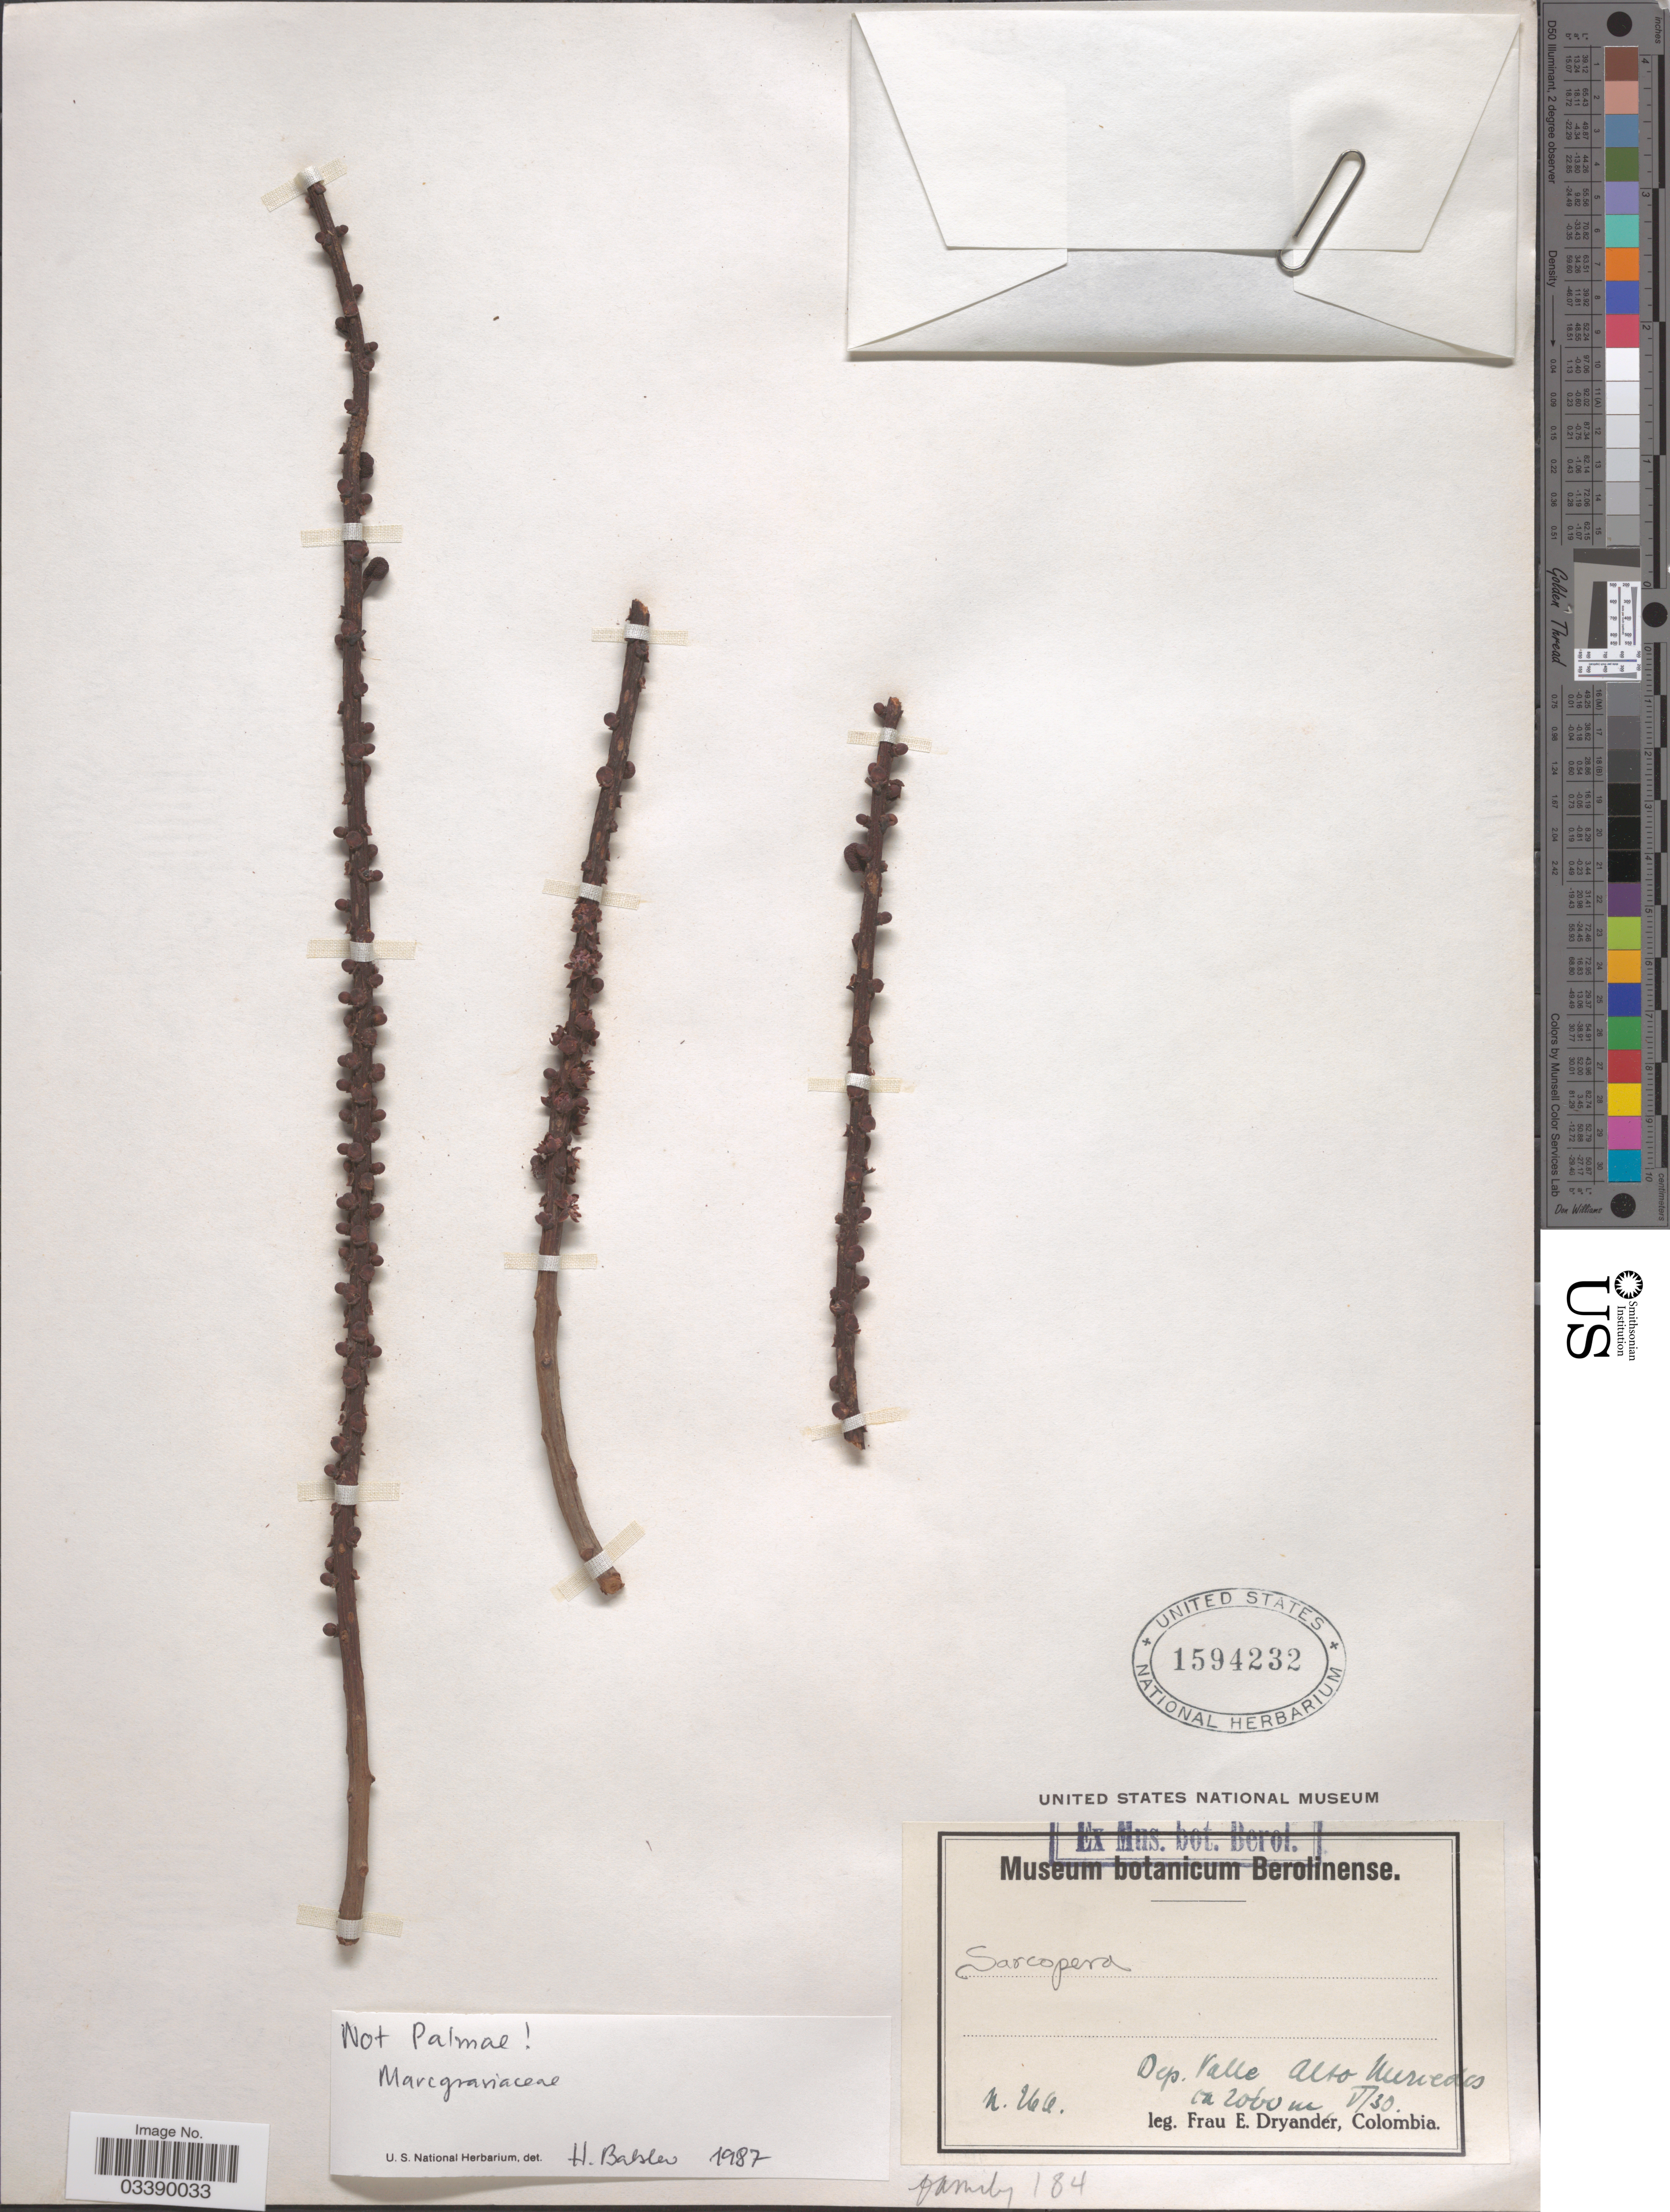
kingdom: Plantae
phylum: Tracheophyta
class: Magnoliopsida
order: Ericales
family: Marcgraviaceae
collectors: F. Dryander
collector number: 266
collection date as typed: Transcribed d/m/y: /5/30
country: Colombia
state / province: Valle del Cauca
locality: Dep. Valle, Alto Mercedes.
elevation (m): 2000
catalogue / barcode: US 1594232